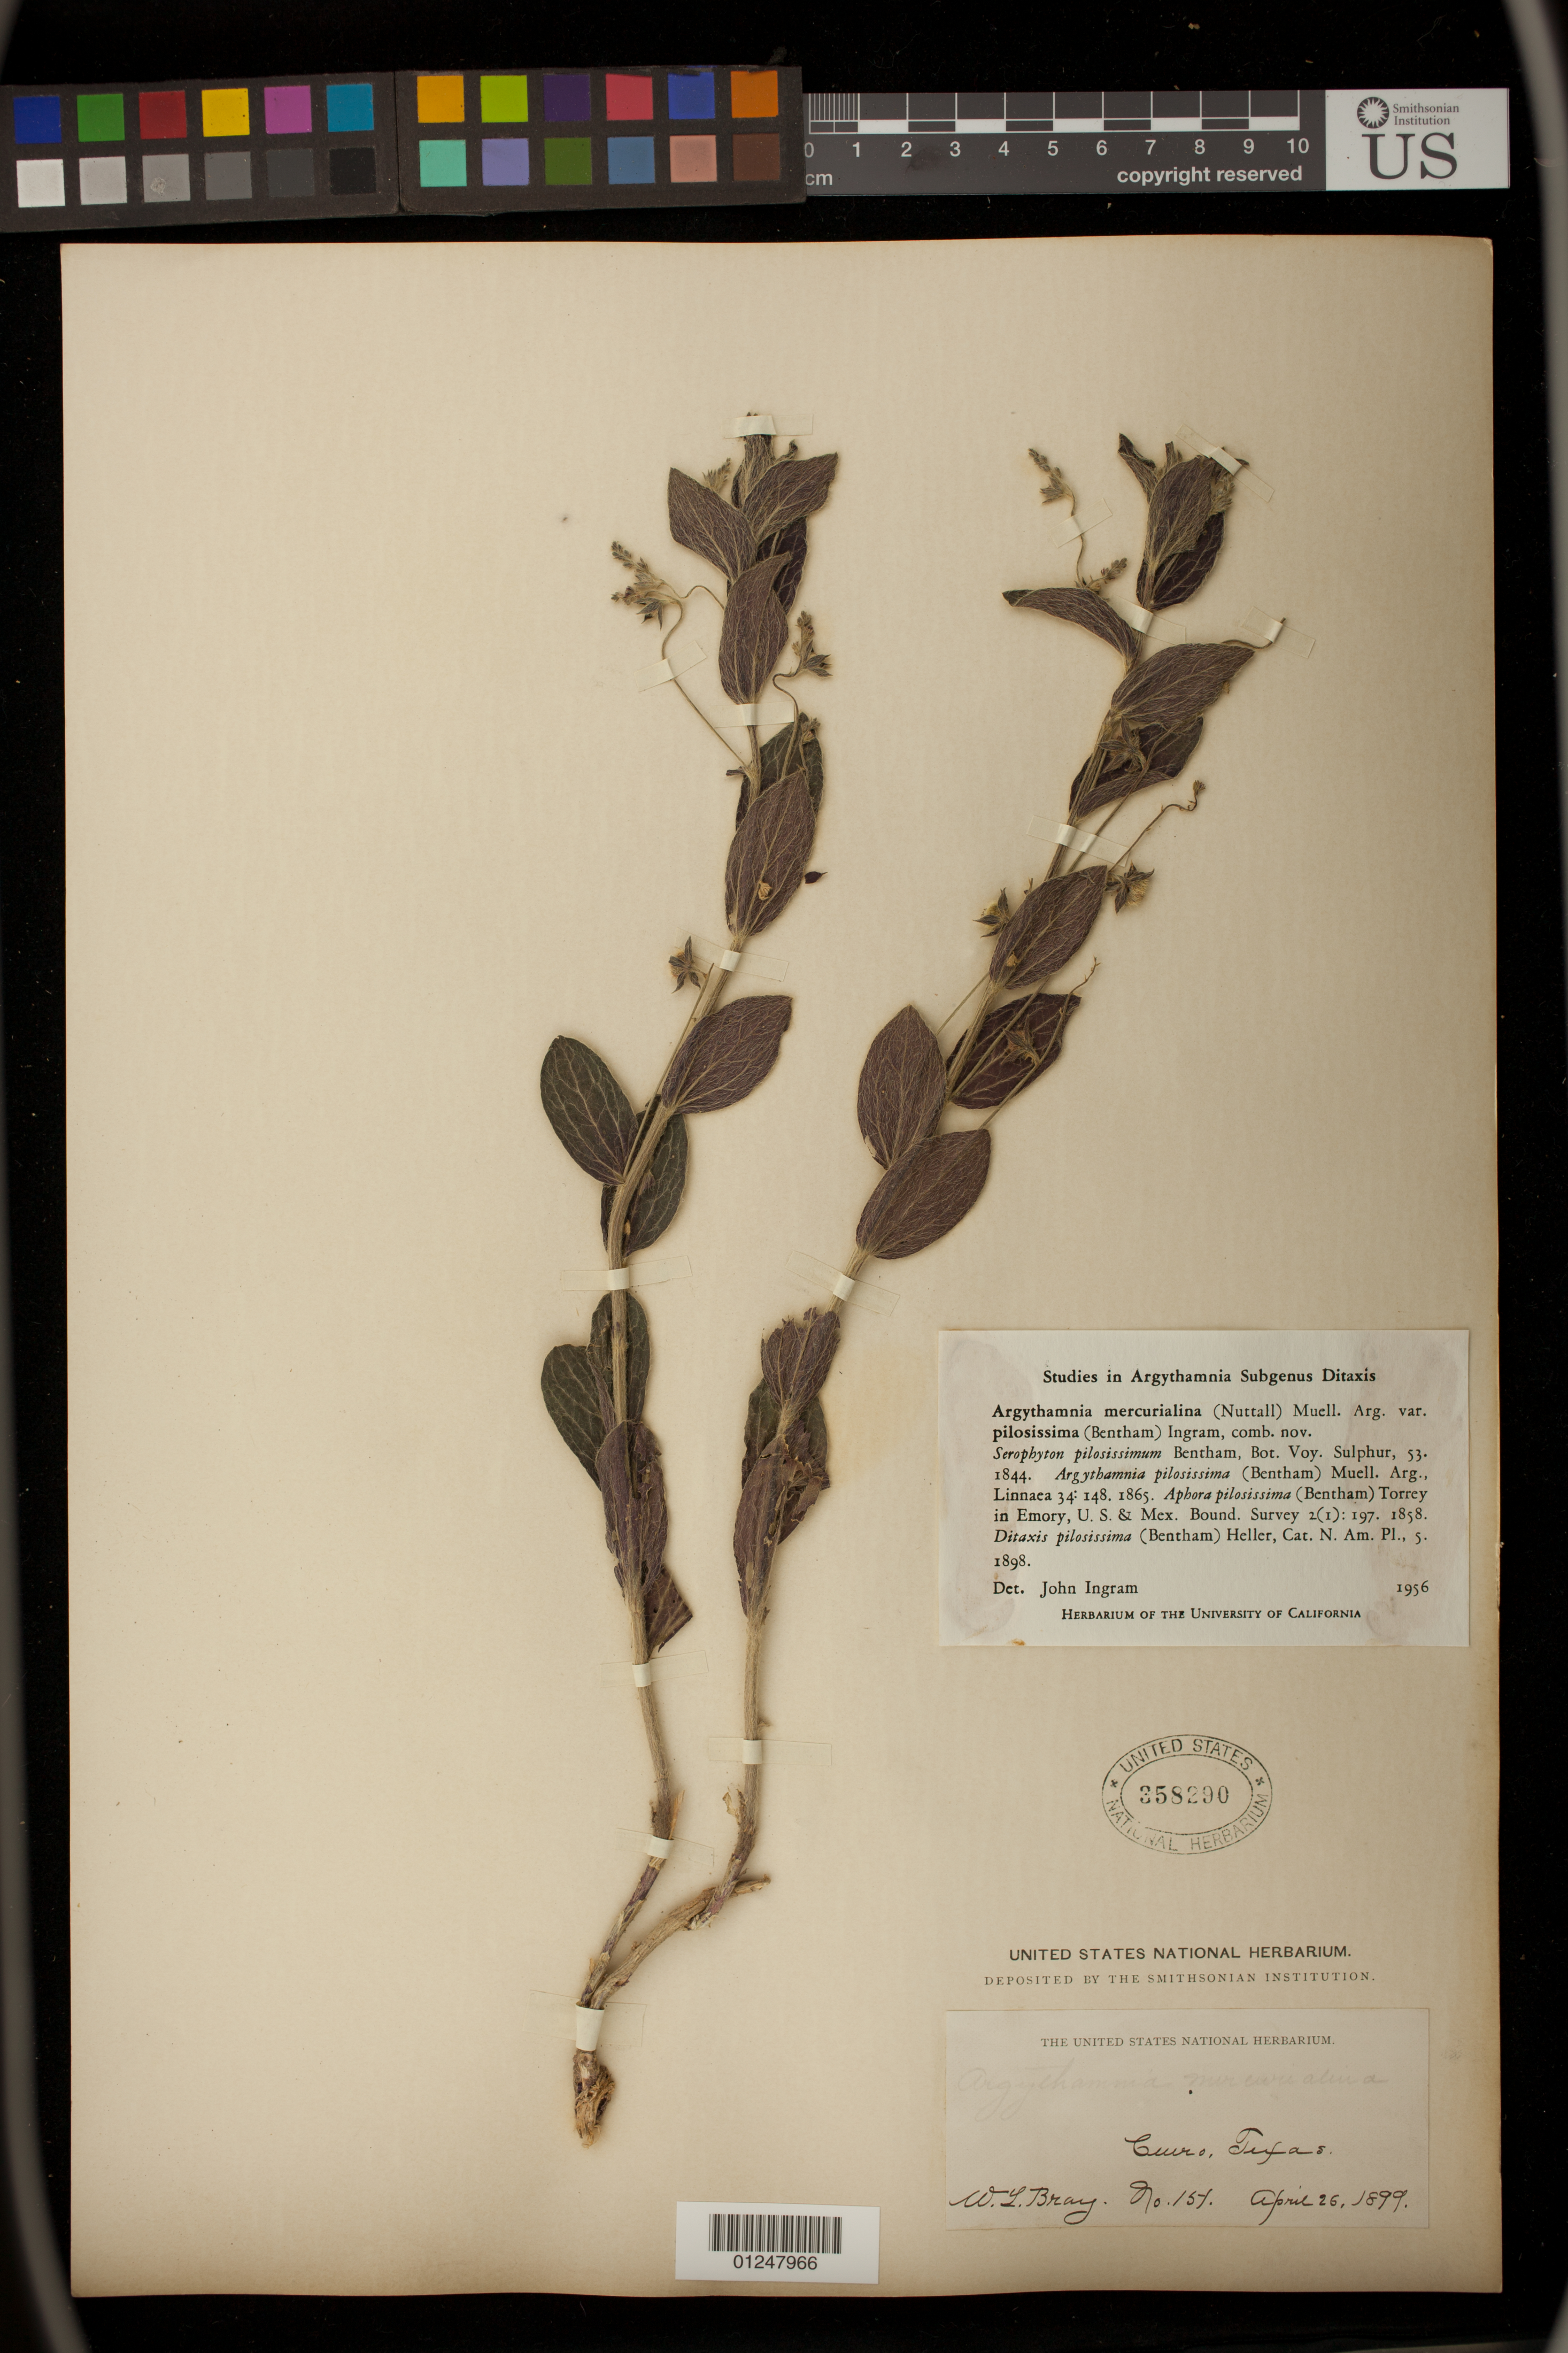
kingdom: Plantae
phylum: Tracheophyta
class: Magnoliopsida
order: Malpighiales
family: Euphorbiaceae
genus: Argythamnia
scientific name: Argythamnia mercurialina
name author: (Nutt.) Müll. Arg.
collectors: W. Bray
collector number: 151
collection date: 1899-04-26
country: United States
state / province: Texas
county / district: DeWitt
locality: Cuero, Texas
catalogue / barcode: US 358290